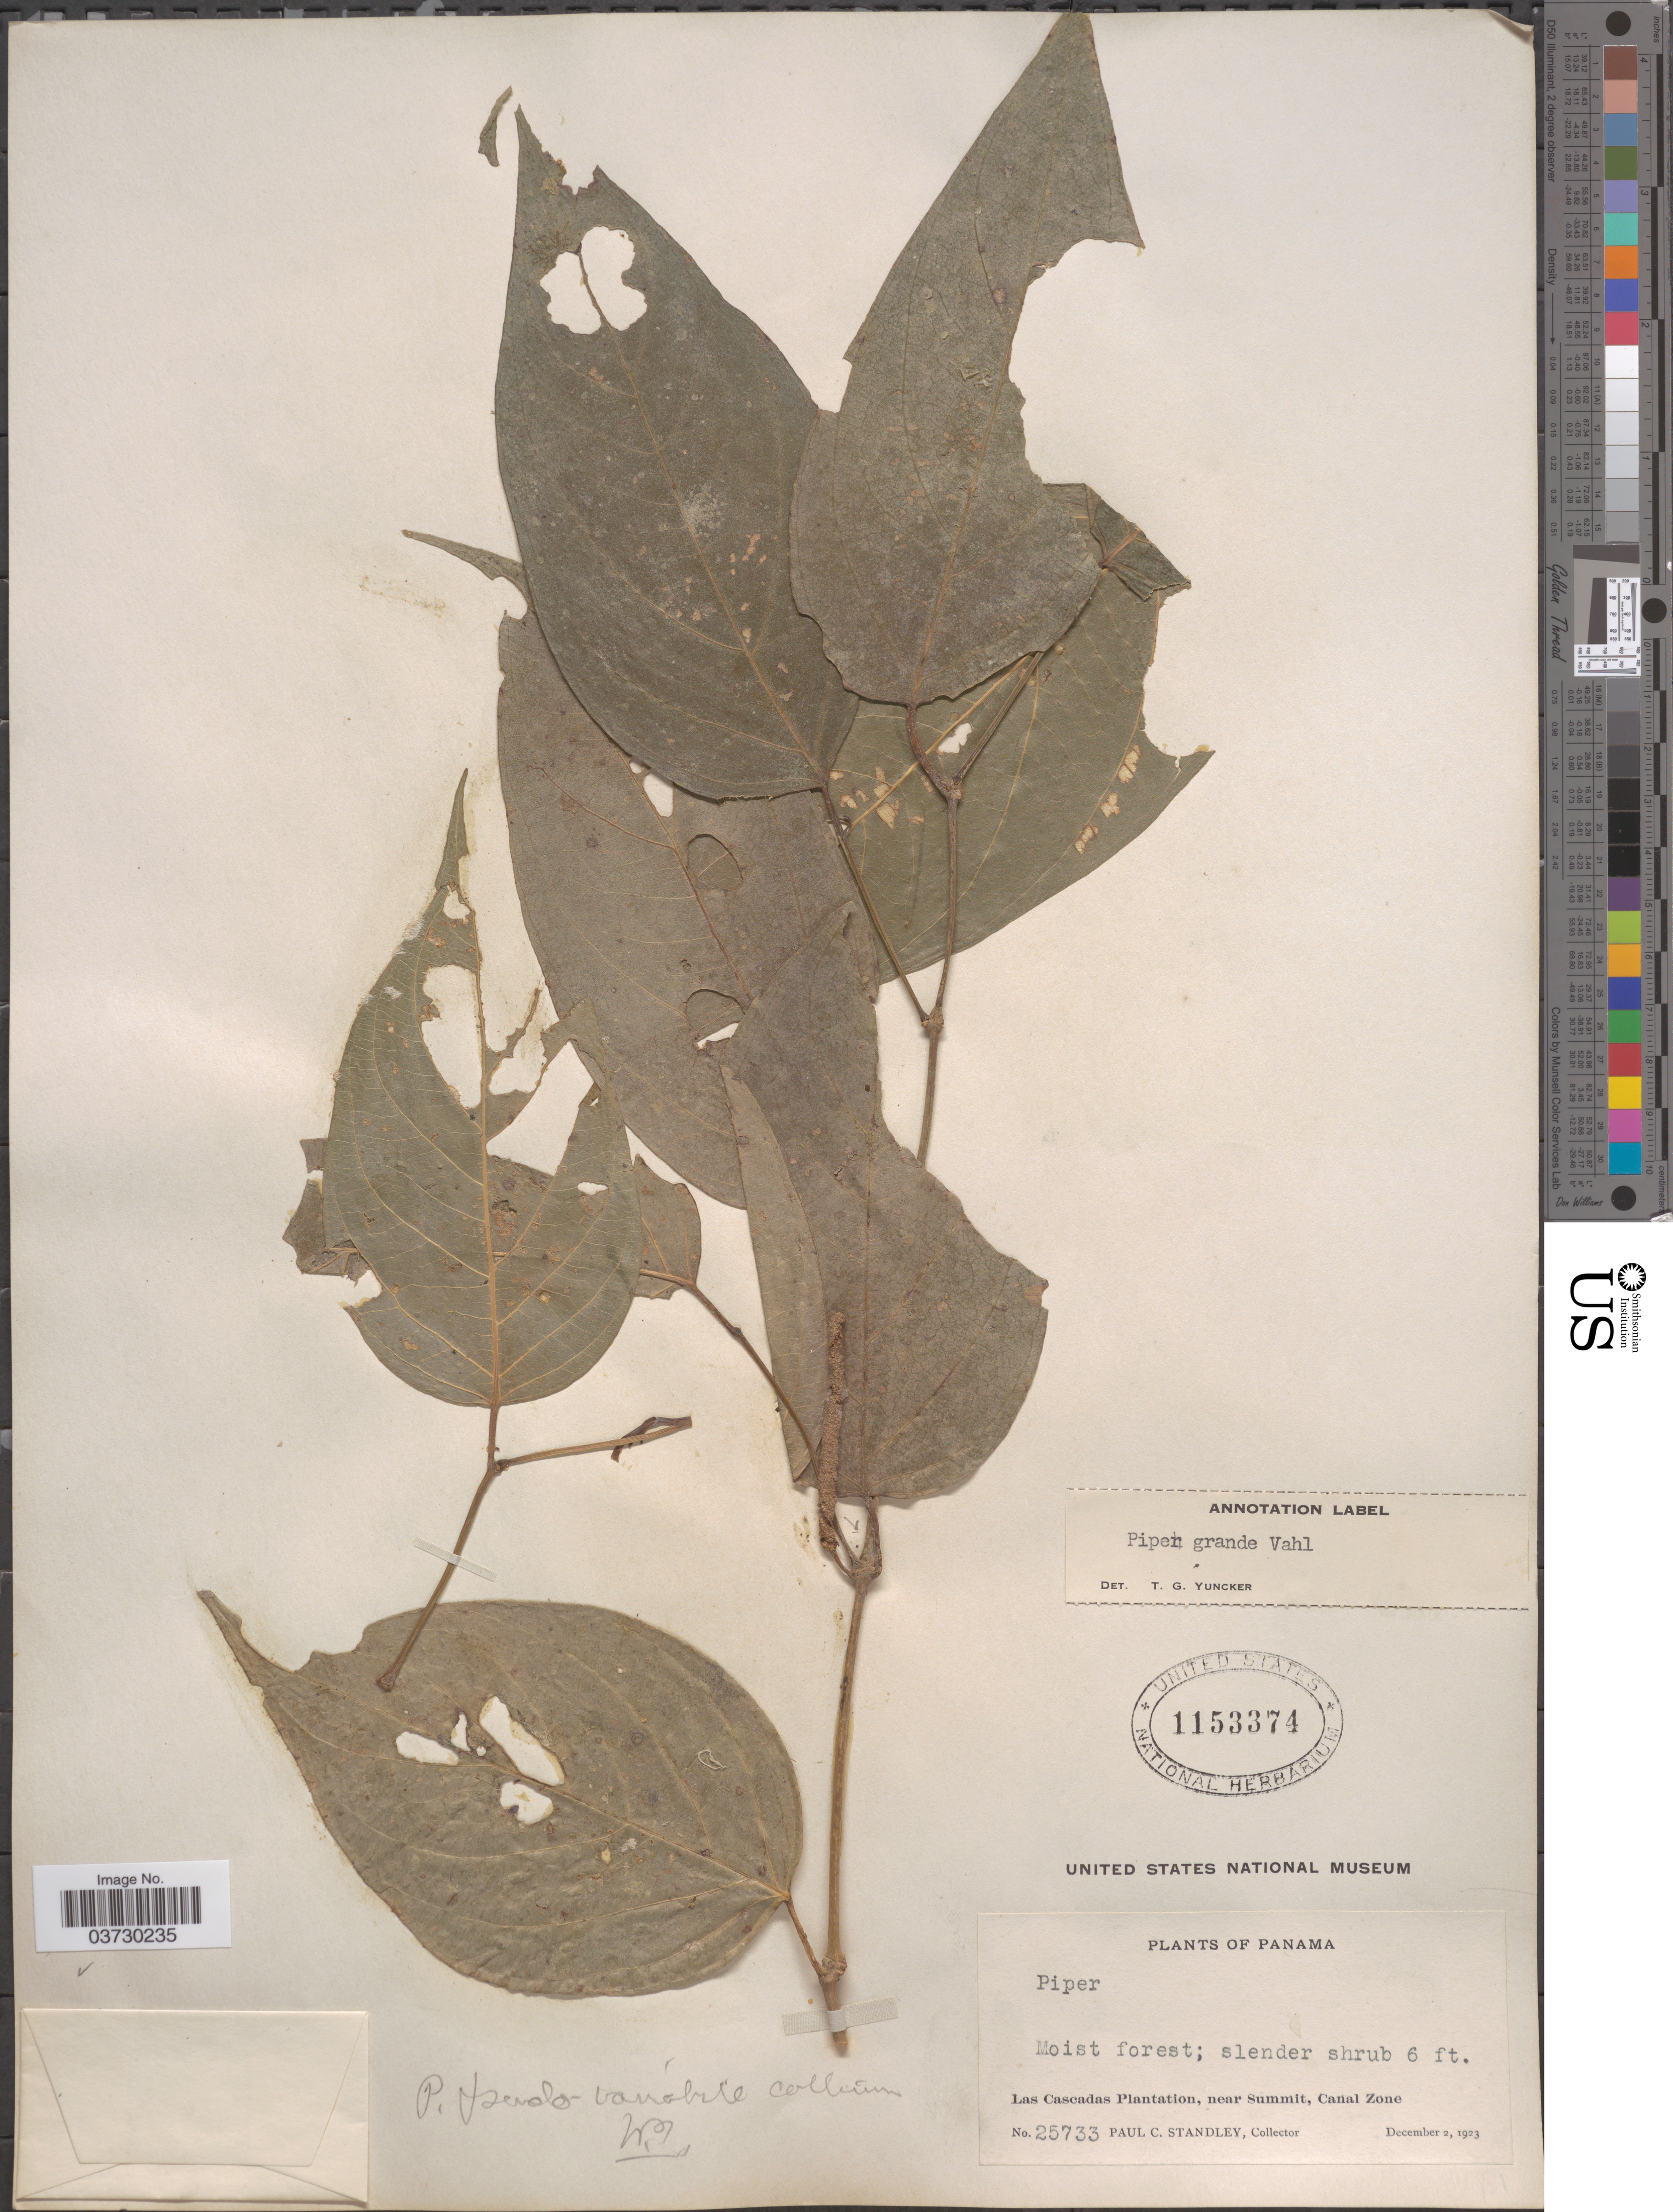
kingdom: Plantae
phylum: Tracheophyta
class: Magnoliopsida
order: Piperales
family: Piperaceae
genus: Piper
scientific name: Piper grande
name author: Vahl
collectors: P. C. Standley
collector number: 25733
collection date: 1923-12-02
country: Panama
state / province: Colón / Panamá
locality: Las Cascadas Plantation, near Summit, Canal Zone.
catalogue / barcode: US 1153374